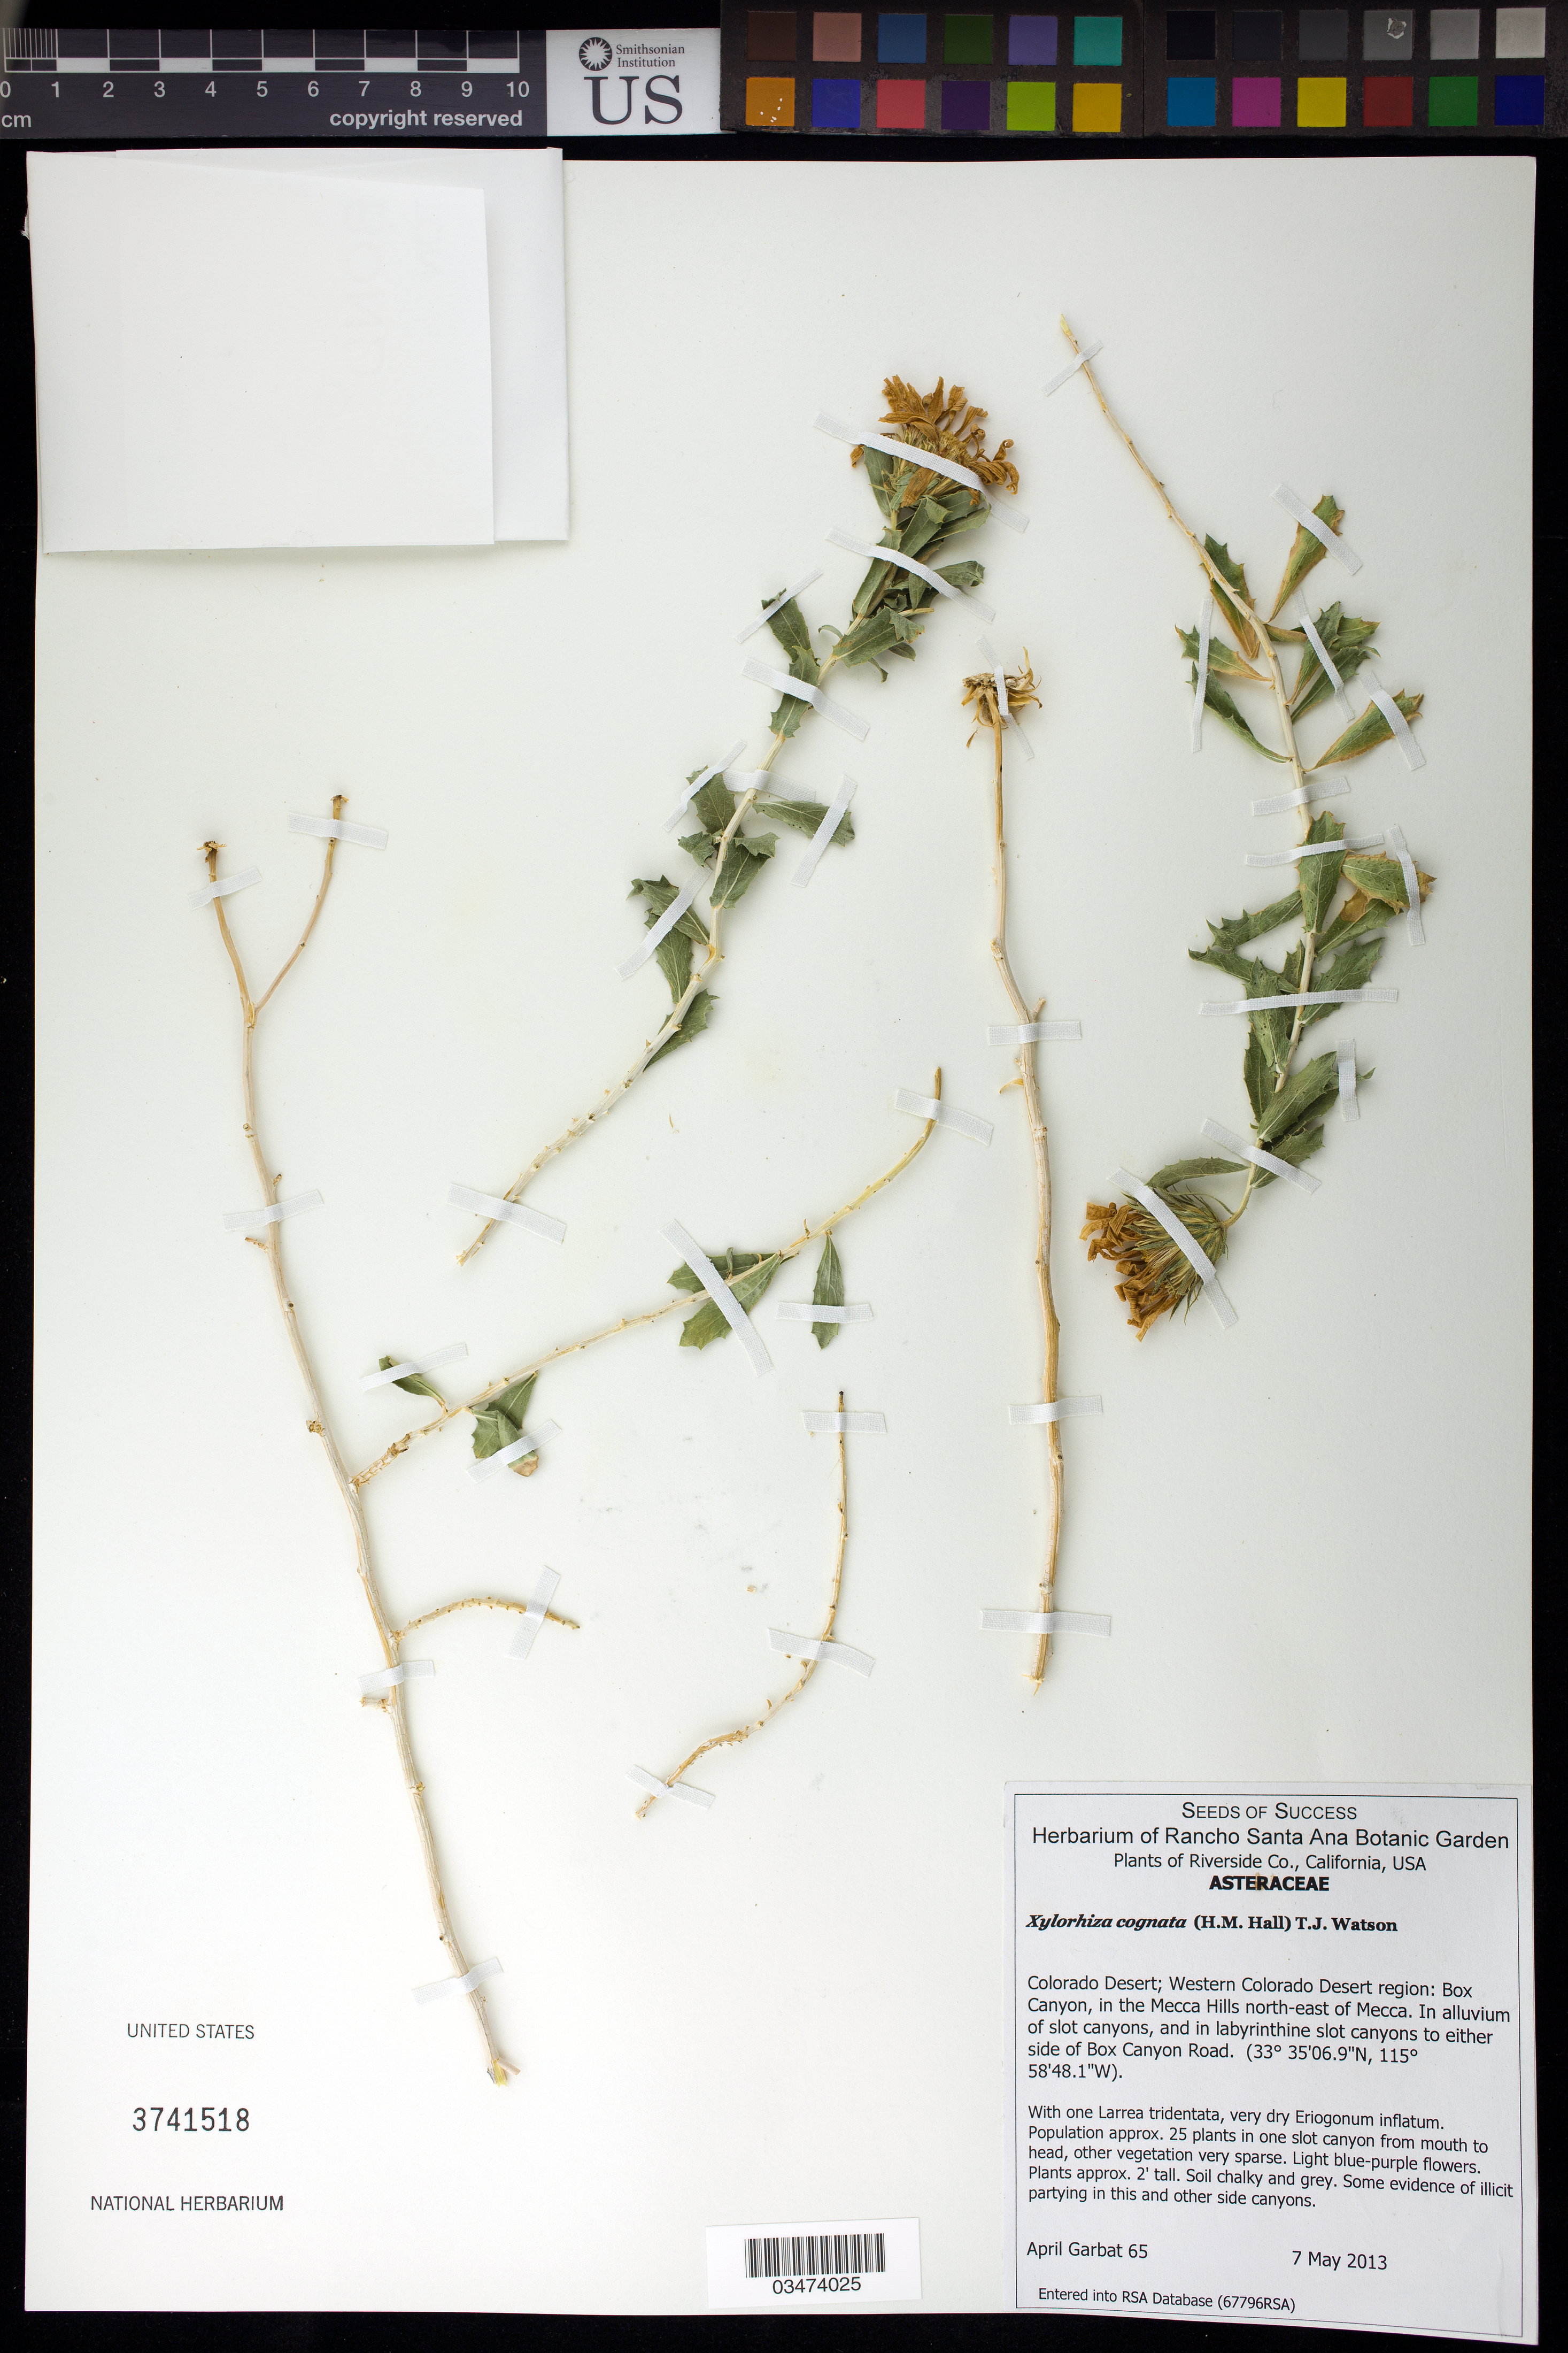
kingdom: Plantae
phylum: Tracheophyta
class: Magnoliopsida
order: Asterales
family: Asteraceae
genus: Xylorhiza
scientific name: Xylorhiza cognata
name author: (H.M. Hall) T.J. Watson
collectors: A. Garbat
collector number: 65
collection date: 2013-05-07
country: United States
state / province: California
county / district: Riverside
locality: Colorado Desert, Western region, Box Canyon, in the Mesa Hills NE of Mesa.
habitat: Soil chalky and very gray..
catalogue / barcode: US 3741518